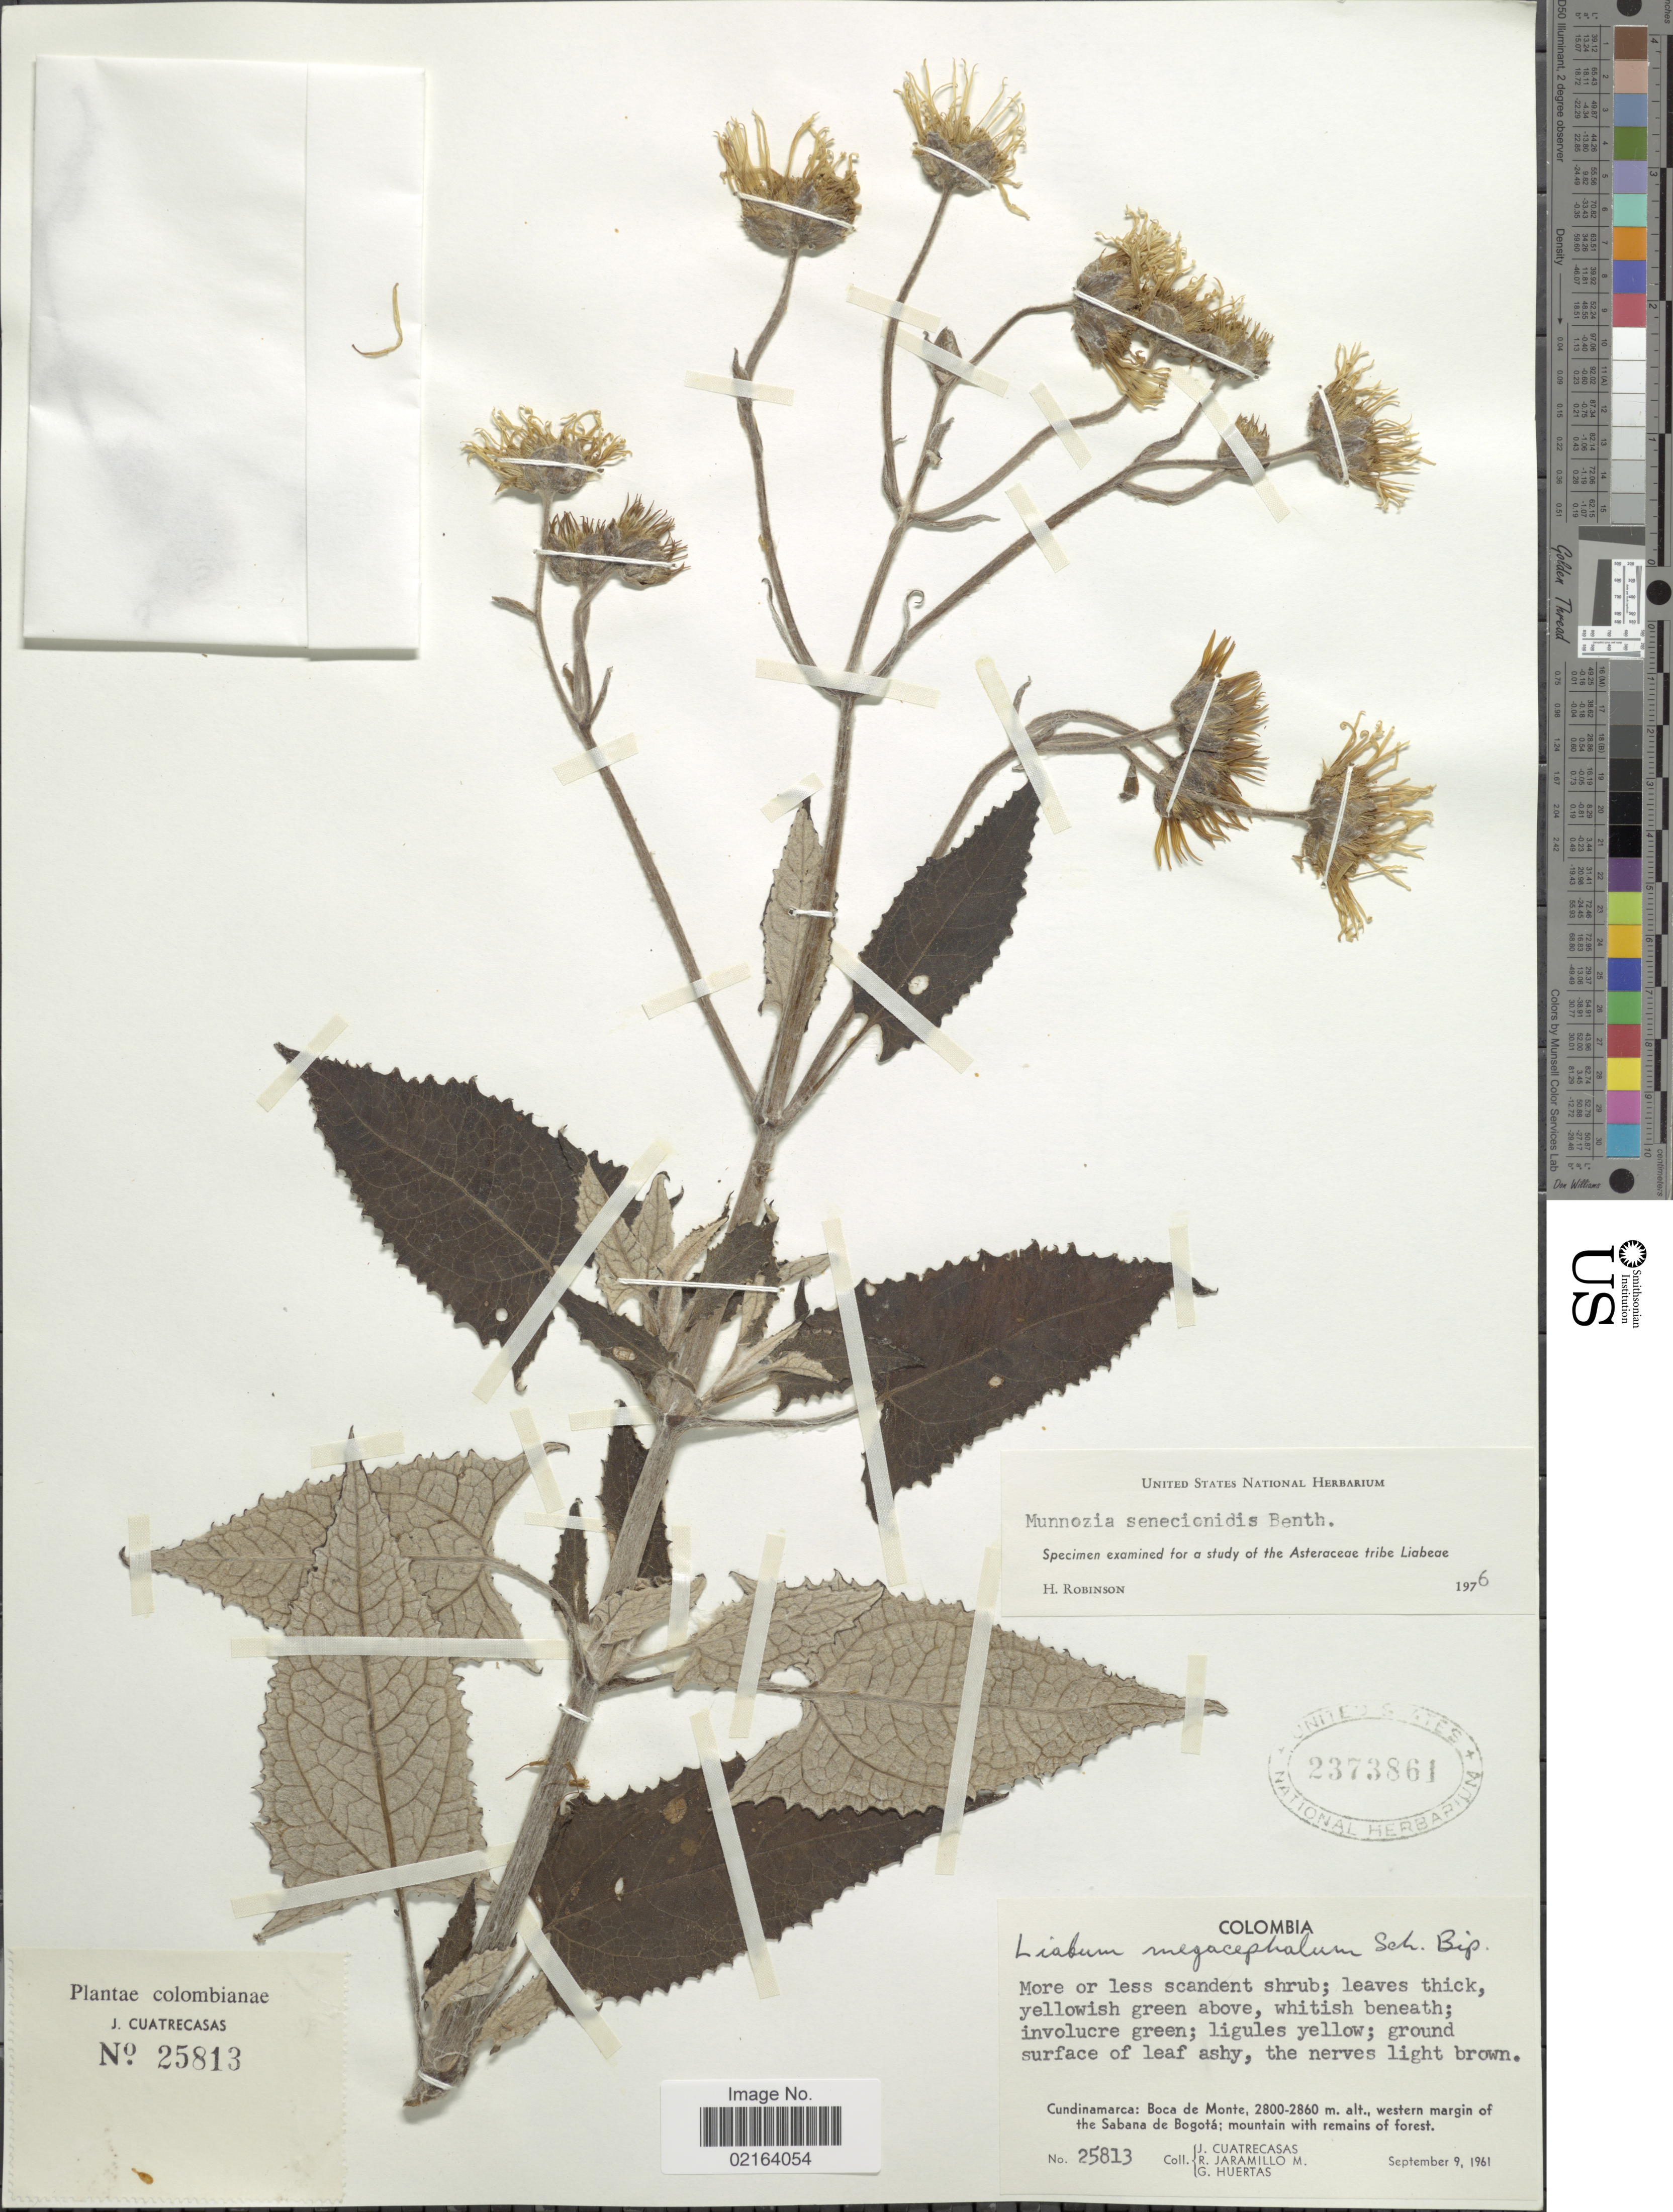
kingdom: Plantae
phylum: Tracheophyta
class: Magnoliopsida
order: Asterales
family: Asteraceae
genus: Munnozia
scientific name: Munnozia senecionidis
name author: Benth.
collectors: J. Cuatrecasas, R. Jaramillo M. & G. Huertas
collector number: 25813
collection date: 1961-09-09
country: Colombia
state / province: Cundinamarca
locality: Cundinamarca: Boca de Monte, western margin of the Sabana de Bogota, mountain with remains of forest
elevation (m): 2800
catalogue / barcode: US 2373861